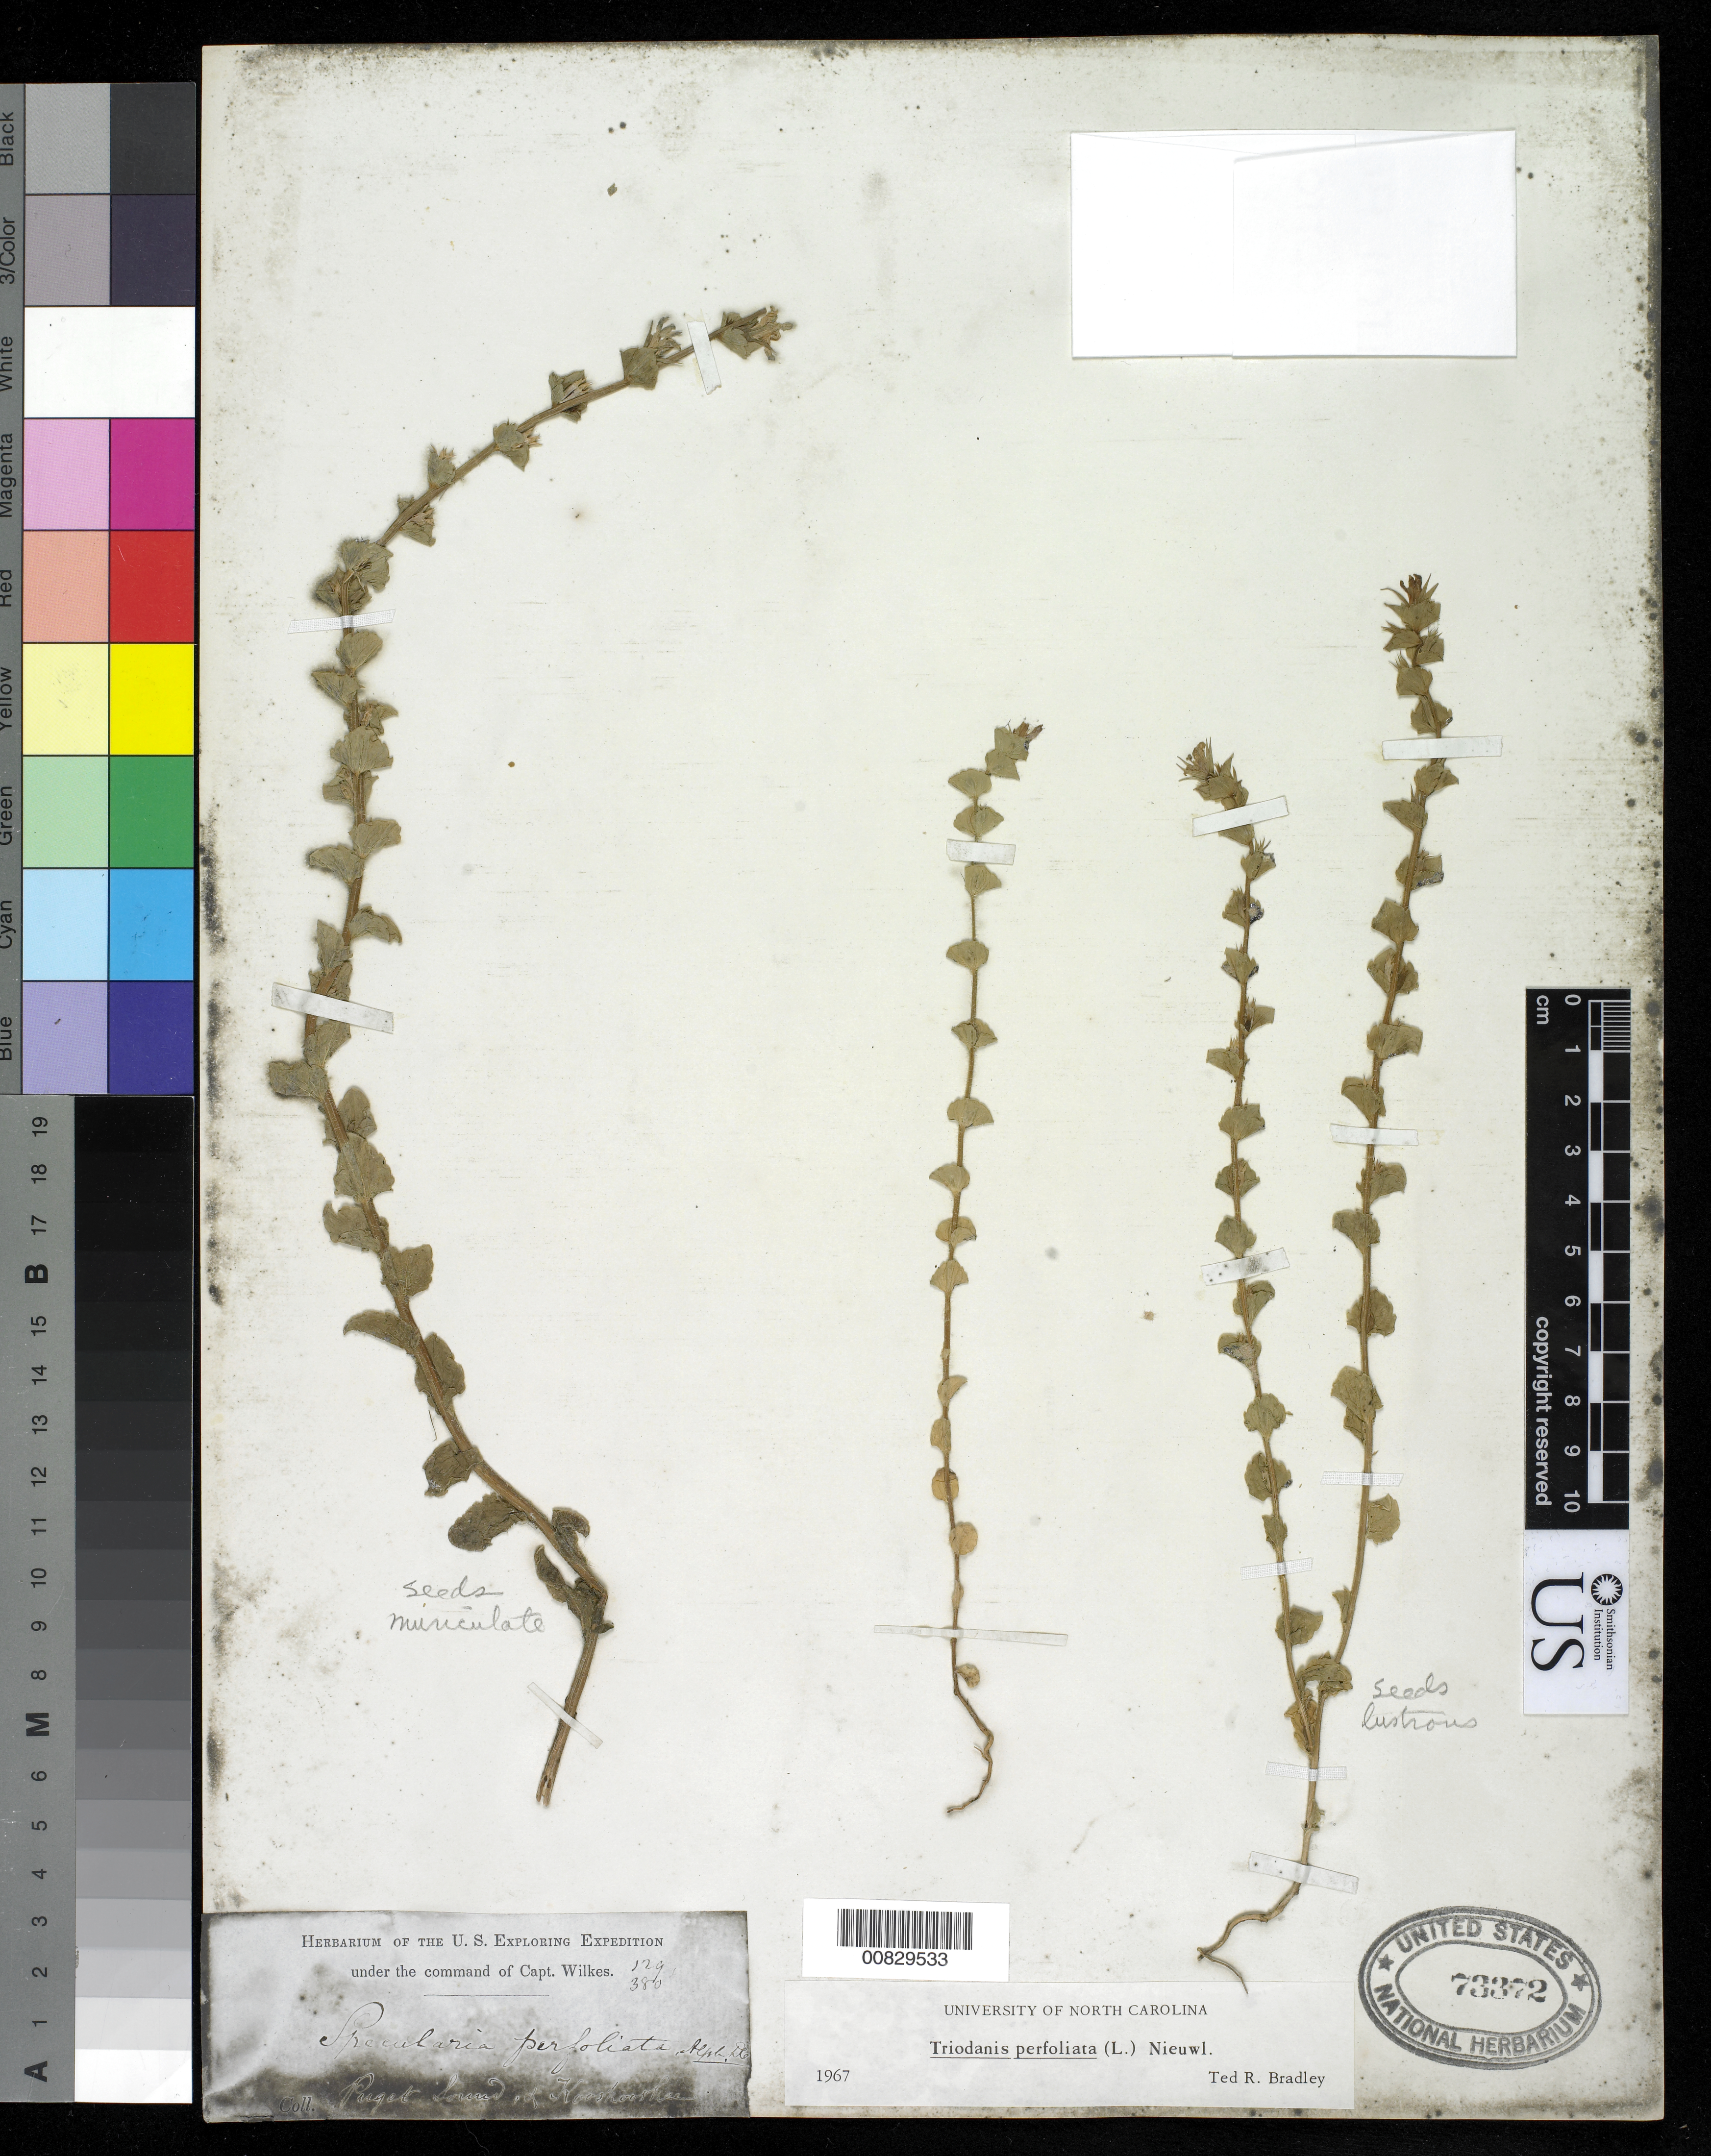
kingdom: Plantae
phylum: Tracheophyta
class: Magnoliopsida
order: Asterales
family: Campanulaceae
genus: Triodanis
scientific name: Triodanis perfoliata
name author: (L.) Nieuwl.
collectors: Wilkes Explor. Exped.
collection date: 1838/1842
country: United States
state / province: Washington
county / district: King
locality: Puget Sound and Kooskooskie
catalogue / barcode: US 73372